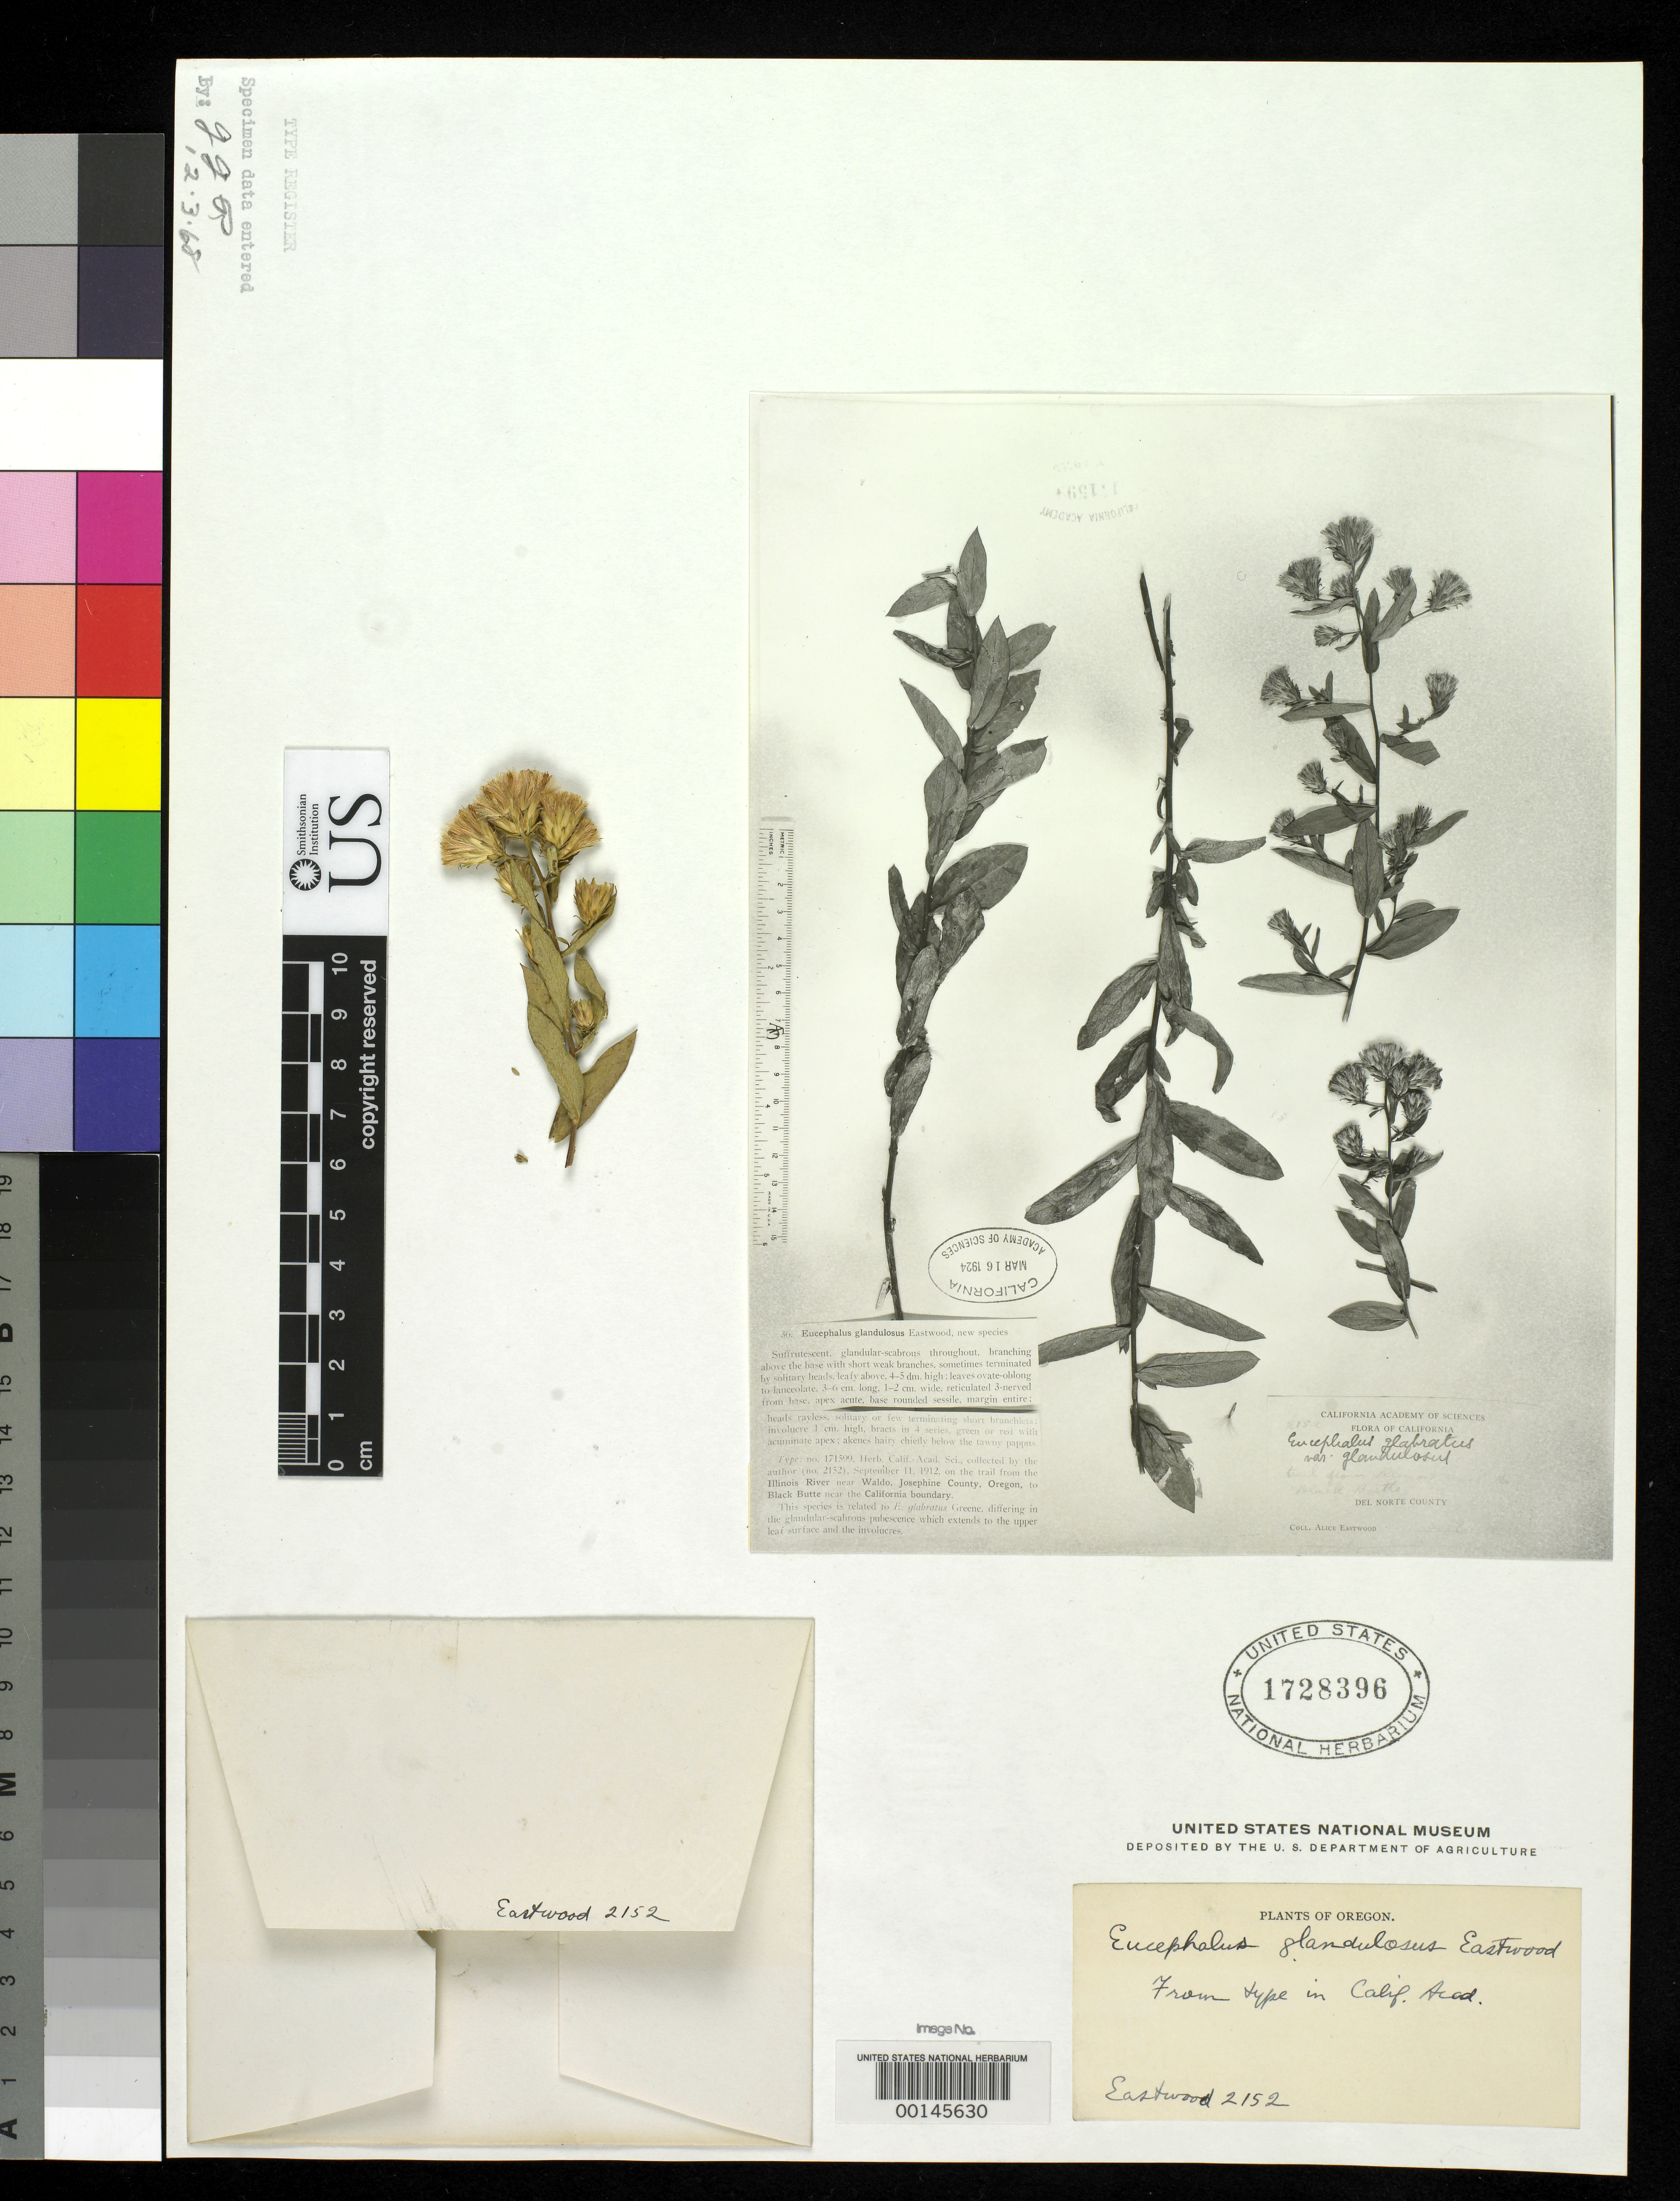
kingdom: Plantae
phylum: Tracheophyta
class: Magnoliopsida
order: Asterales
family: Asteraceae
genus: Eucephalus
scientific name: Eucephalus glandulosus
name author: Eastw.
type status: Type Fragment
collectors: A. Eastwood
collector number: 2152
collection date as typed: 11 Sep 1912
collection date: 1912-09-11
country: United States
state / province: Oregon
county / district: Josephine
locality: Between Waldo and Black Butte.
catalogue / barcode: US 1728396